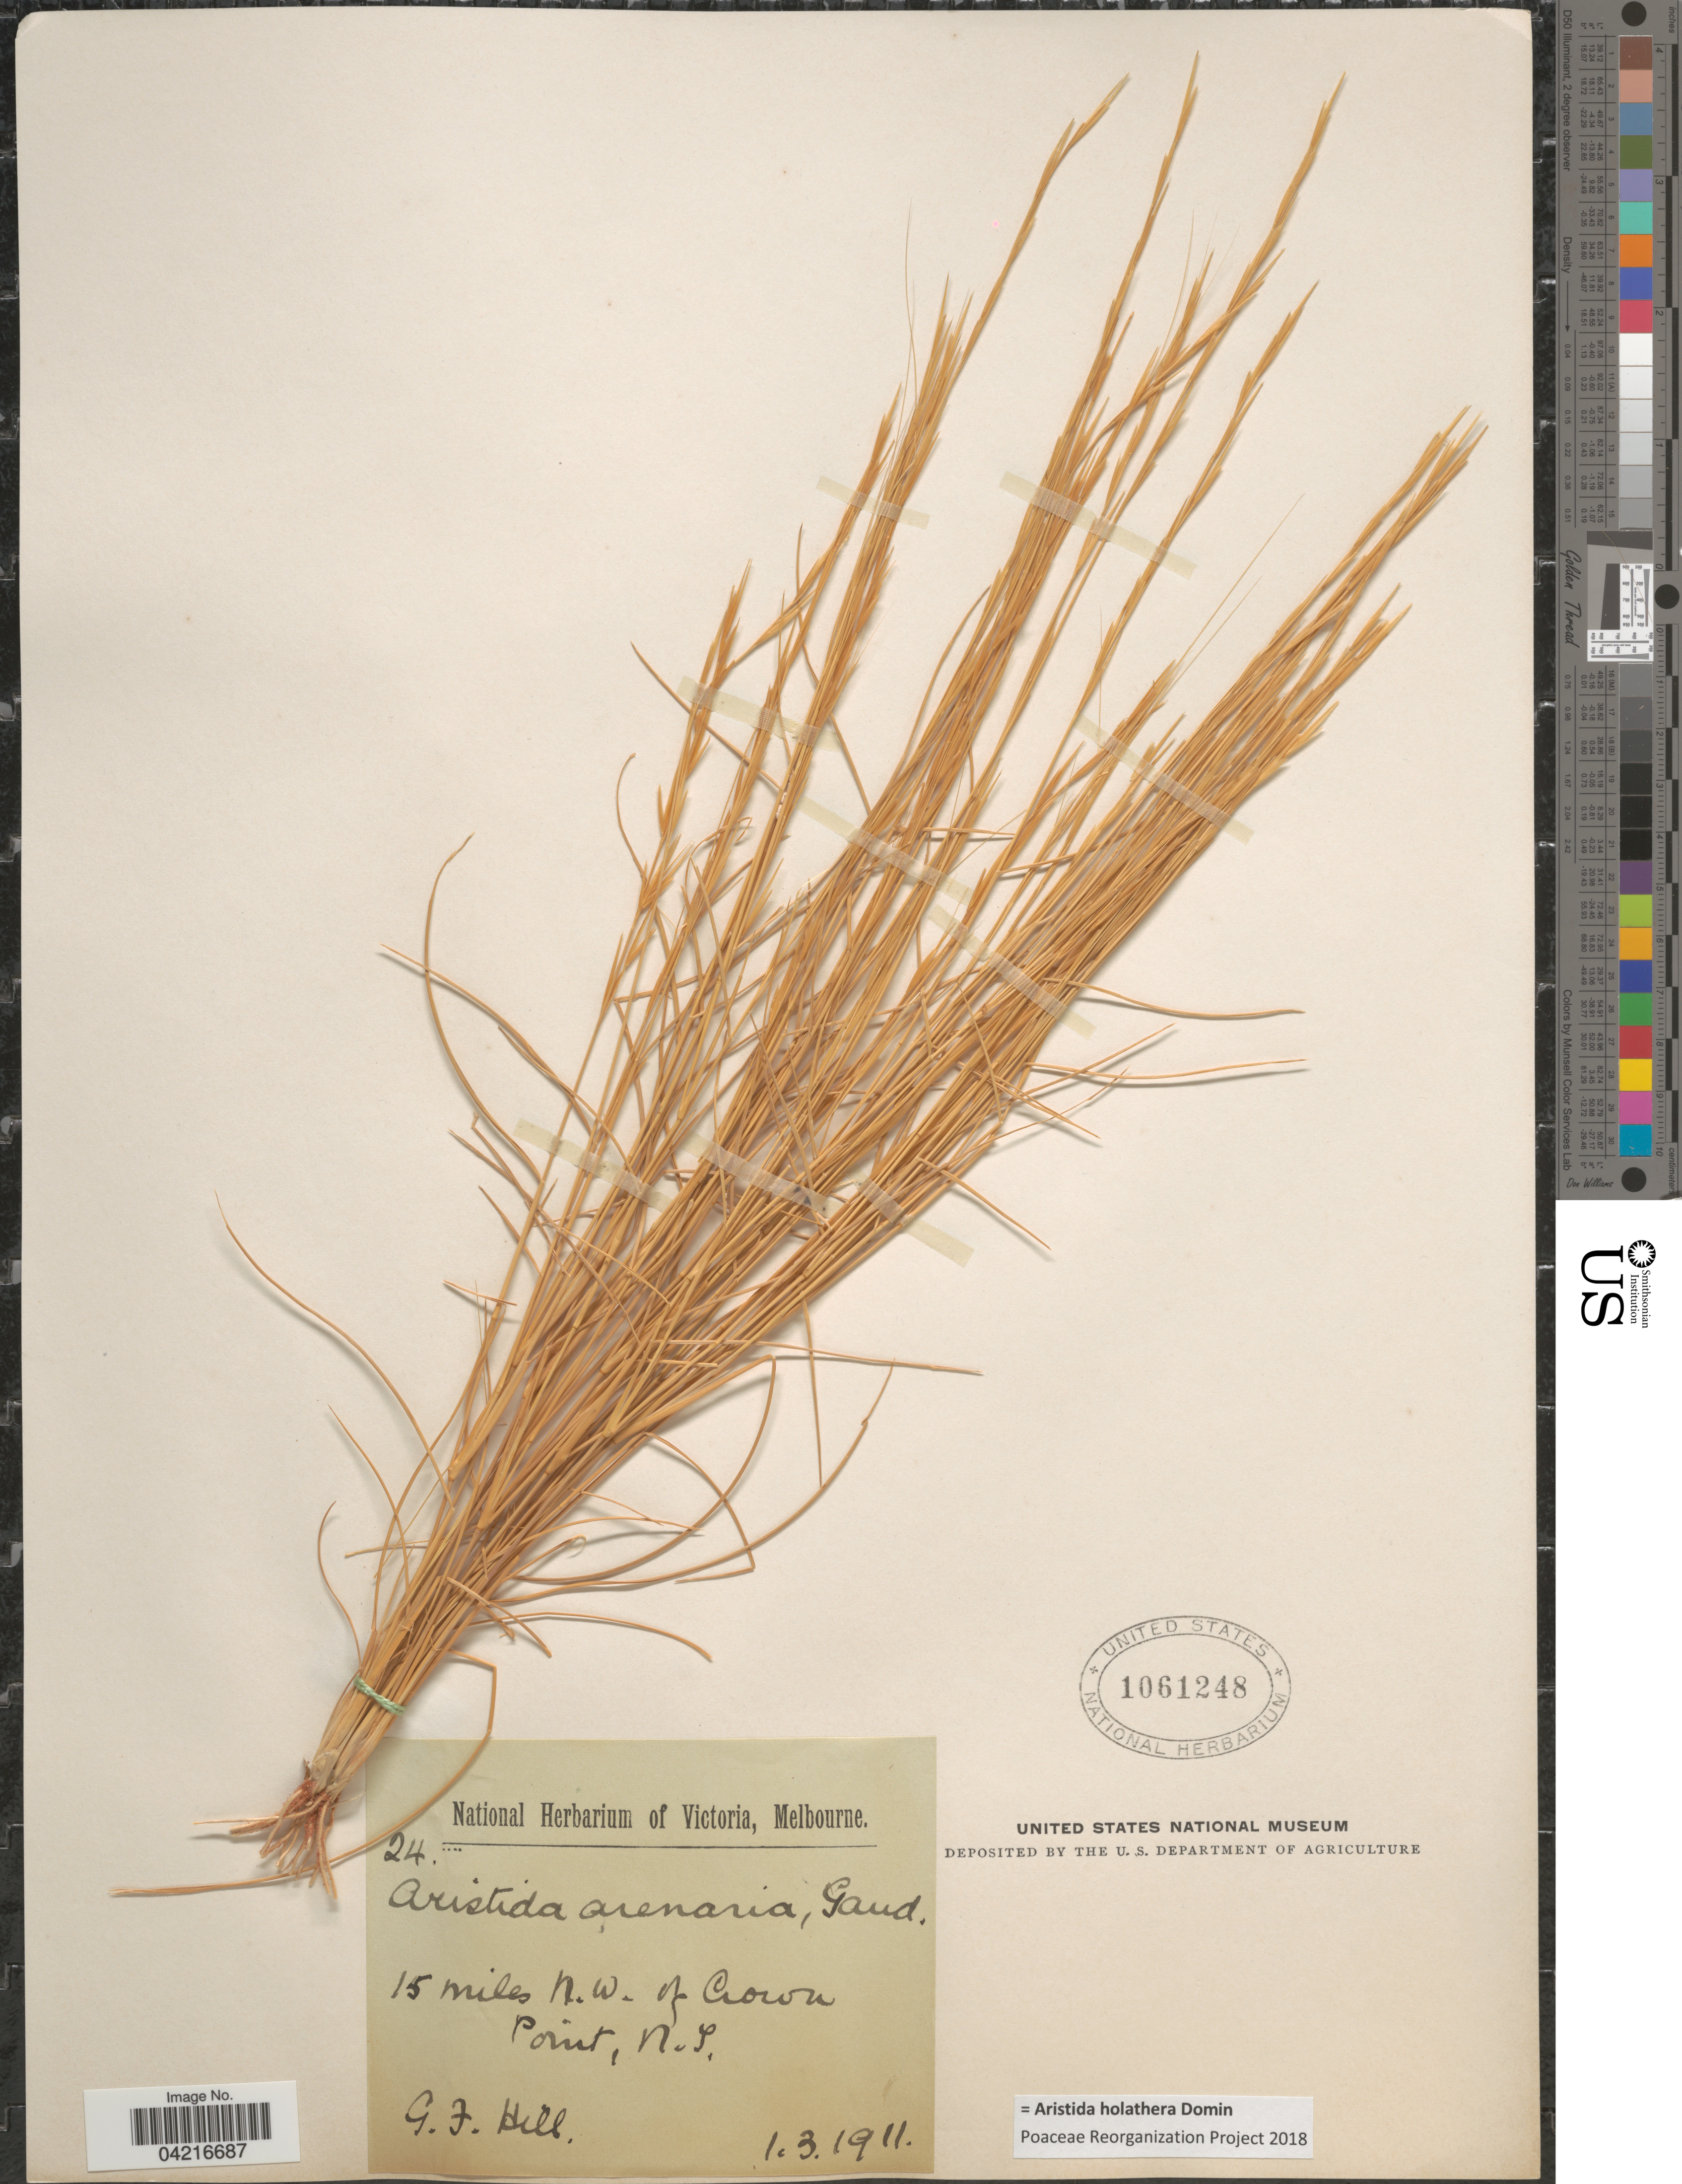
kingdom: Plantae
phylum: Tracheophyta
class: Liliopsida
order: Poales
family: Poaceae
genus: Aristida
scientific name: Aristida holathera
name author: Domin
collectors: G. Hill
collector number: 24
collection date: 1911-03-01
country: Australia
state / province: Northern Territory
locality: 15 miles N.W. of Crown Point, N.T.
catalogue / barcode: US 1061248